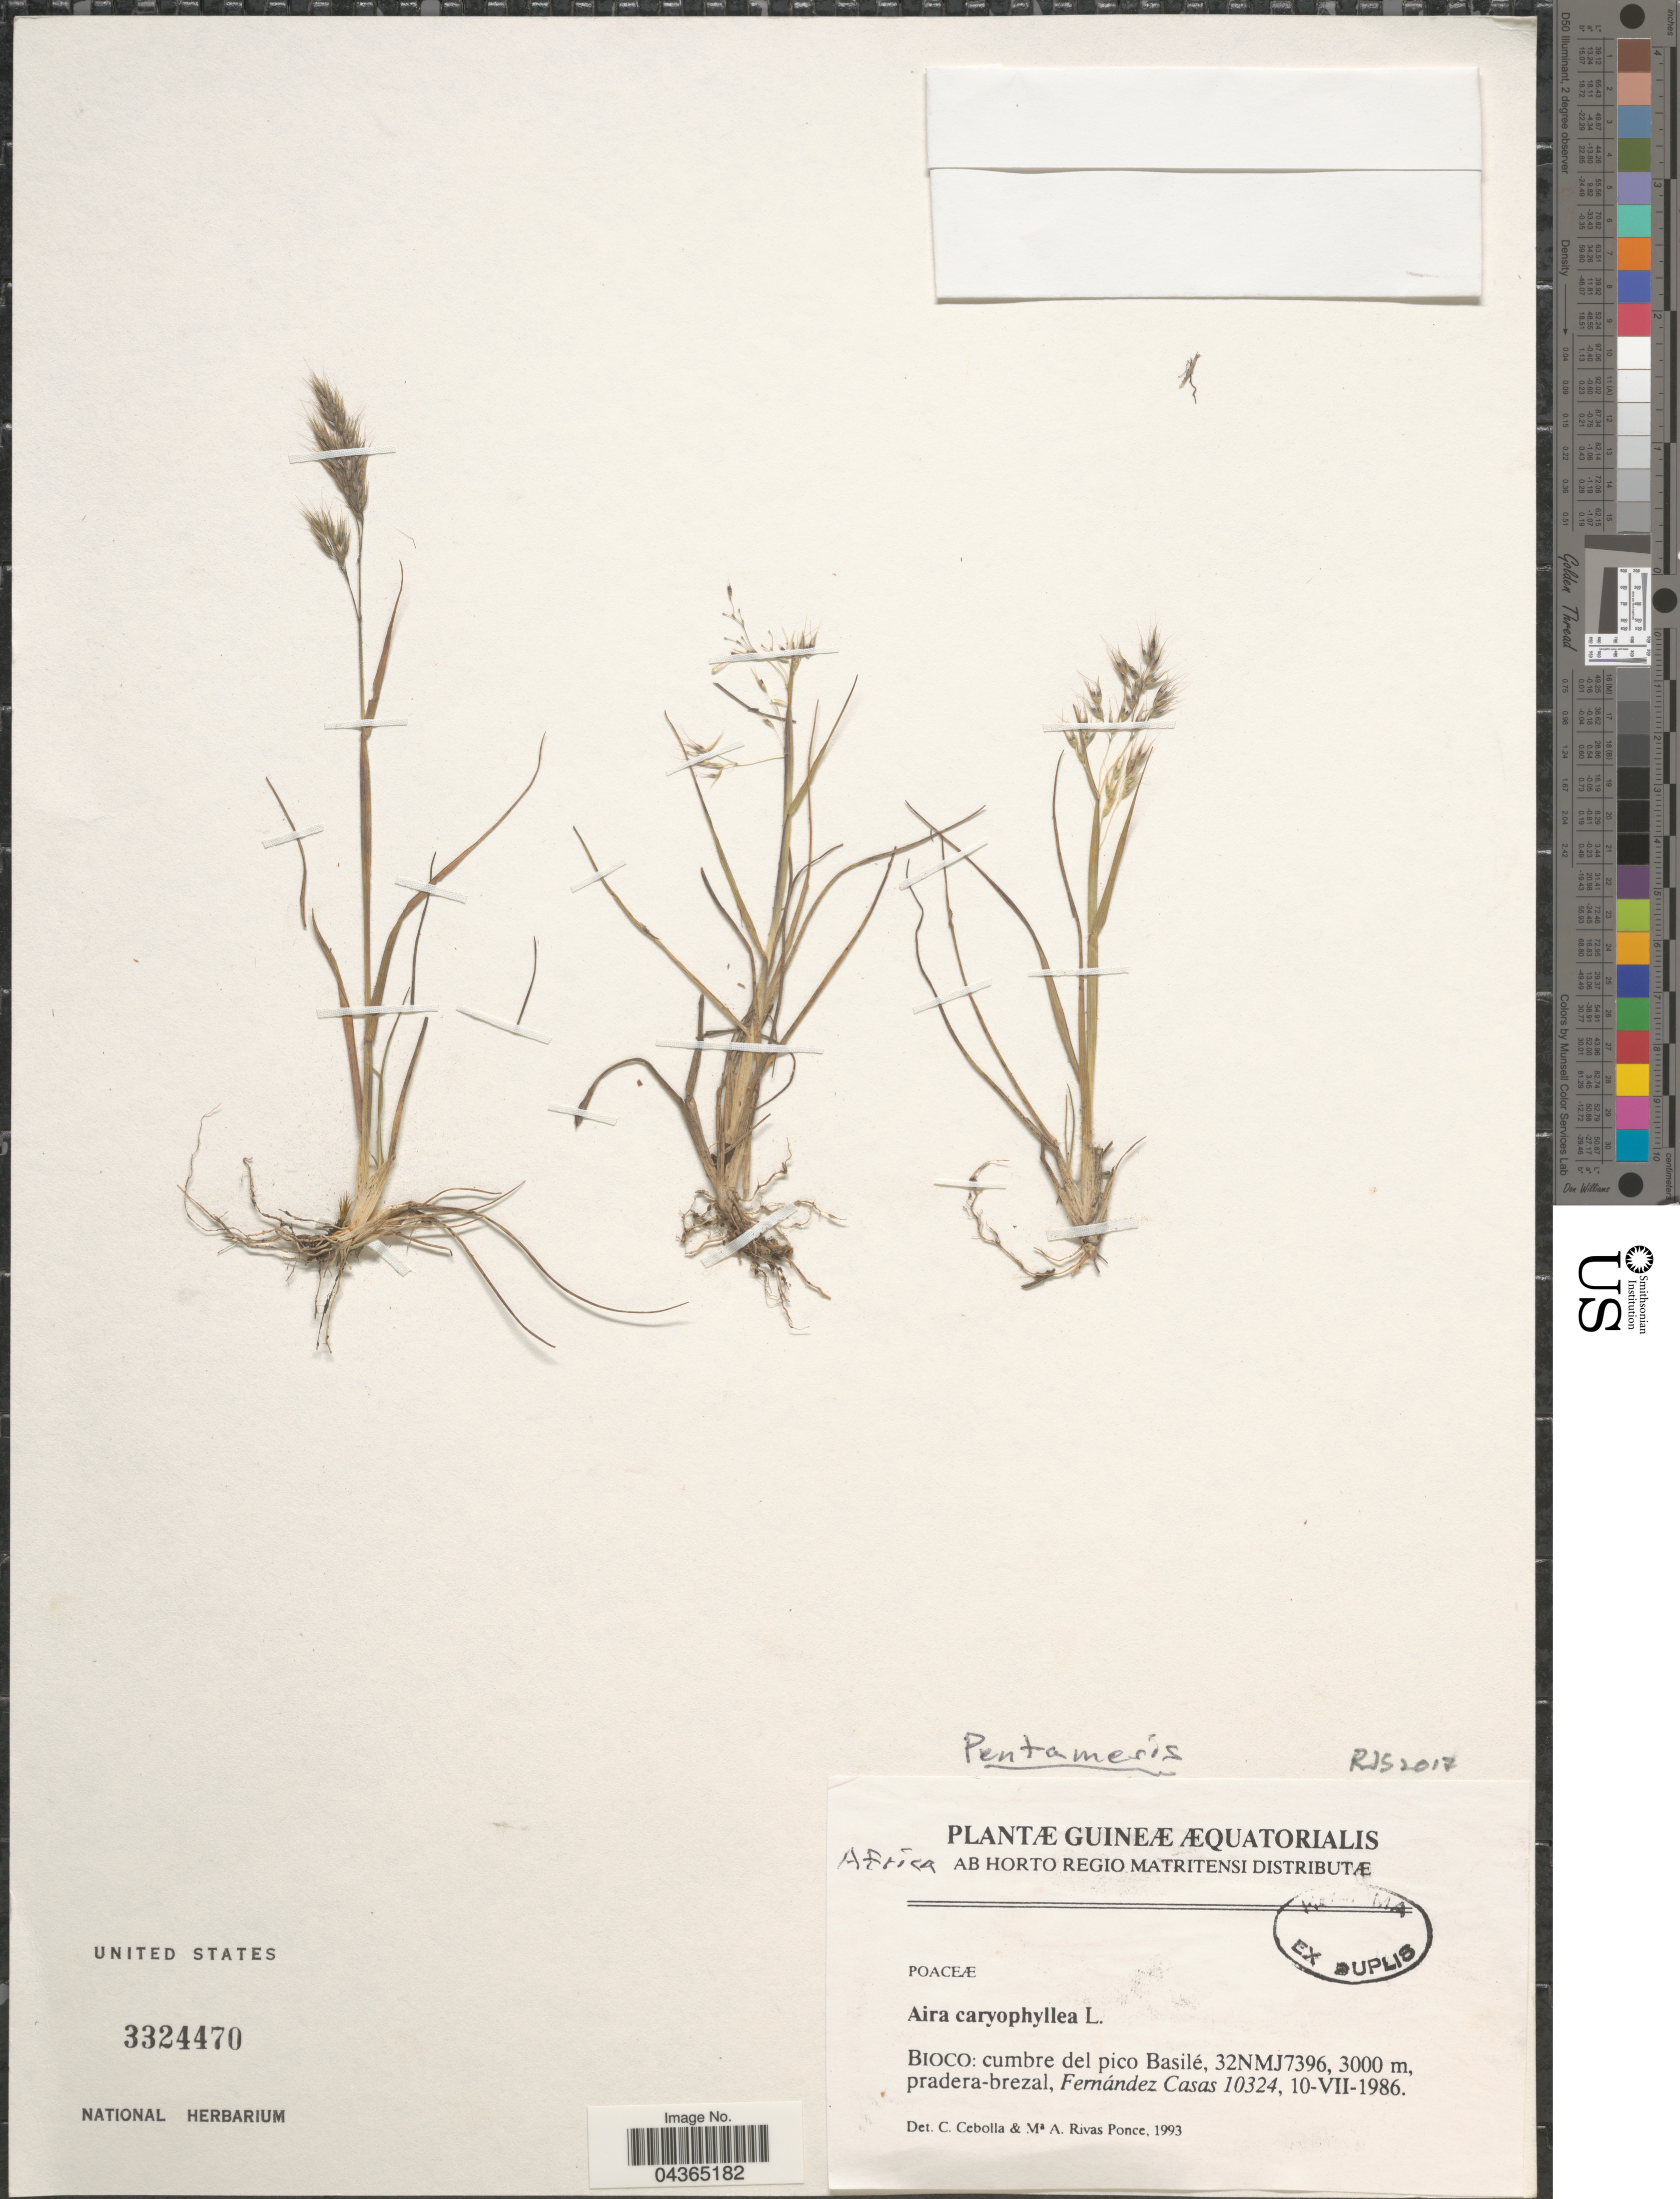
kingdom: Plantae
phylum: Tracheophyta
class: Liliopsida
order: Poales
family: Poaceae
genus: Pentameris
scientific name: Pentameris sp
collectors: F. Casas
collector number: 10324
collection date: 1986-07-10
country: Equatorial Guinea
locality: Guineæ Æquatorialis. Bioco: cumbre del pico Basilé, 32NMJ7396.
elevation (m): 3000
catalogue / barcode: US 3324470